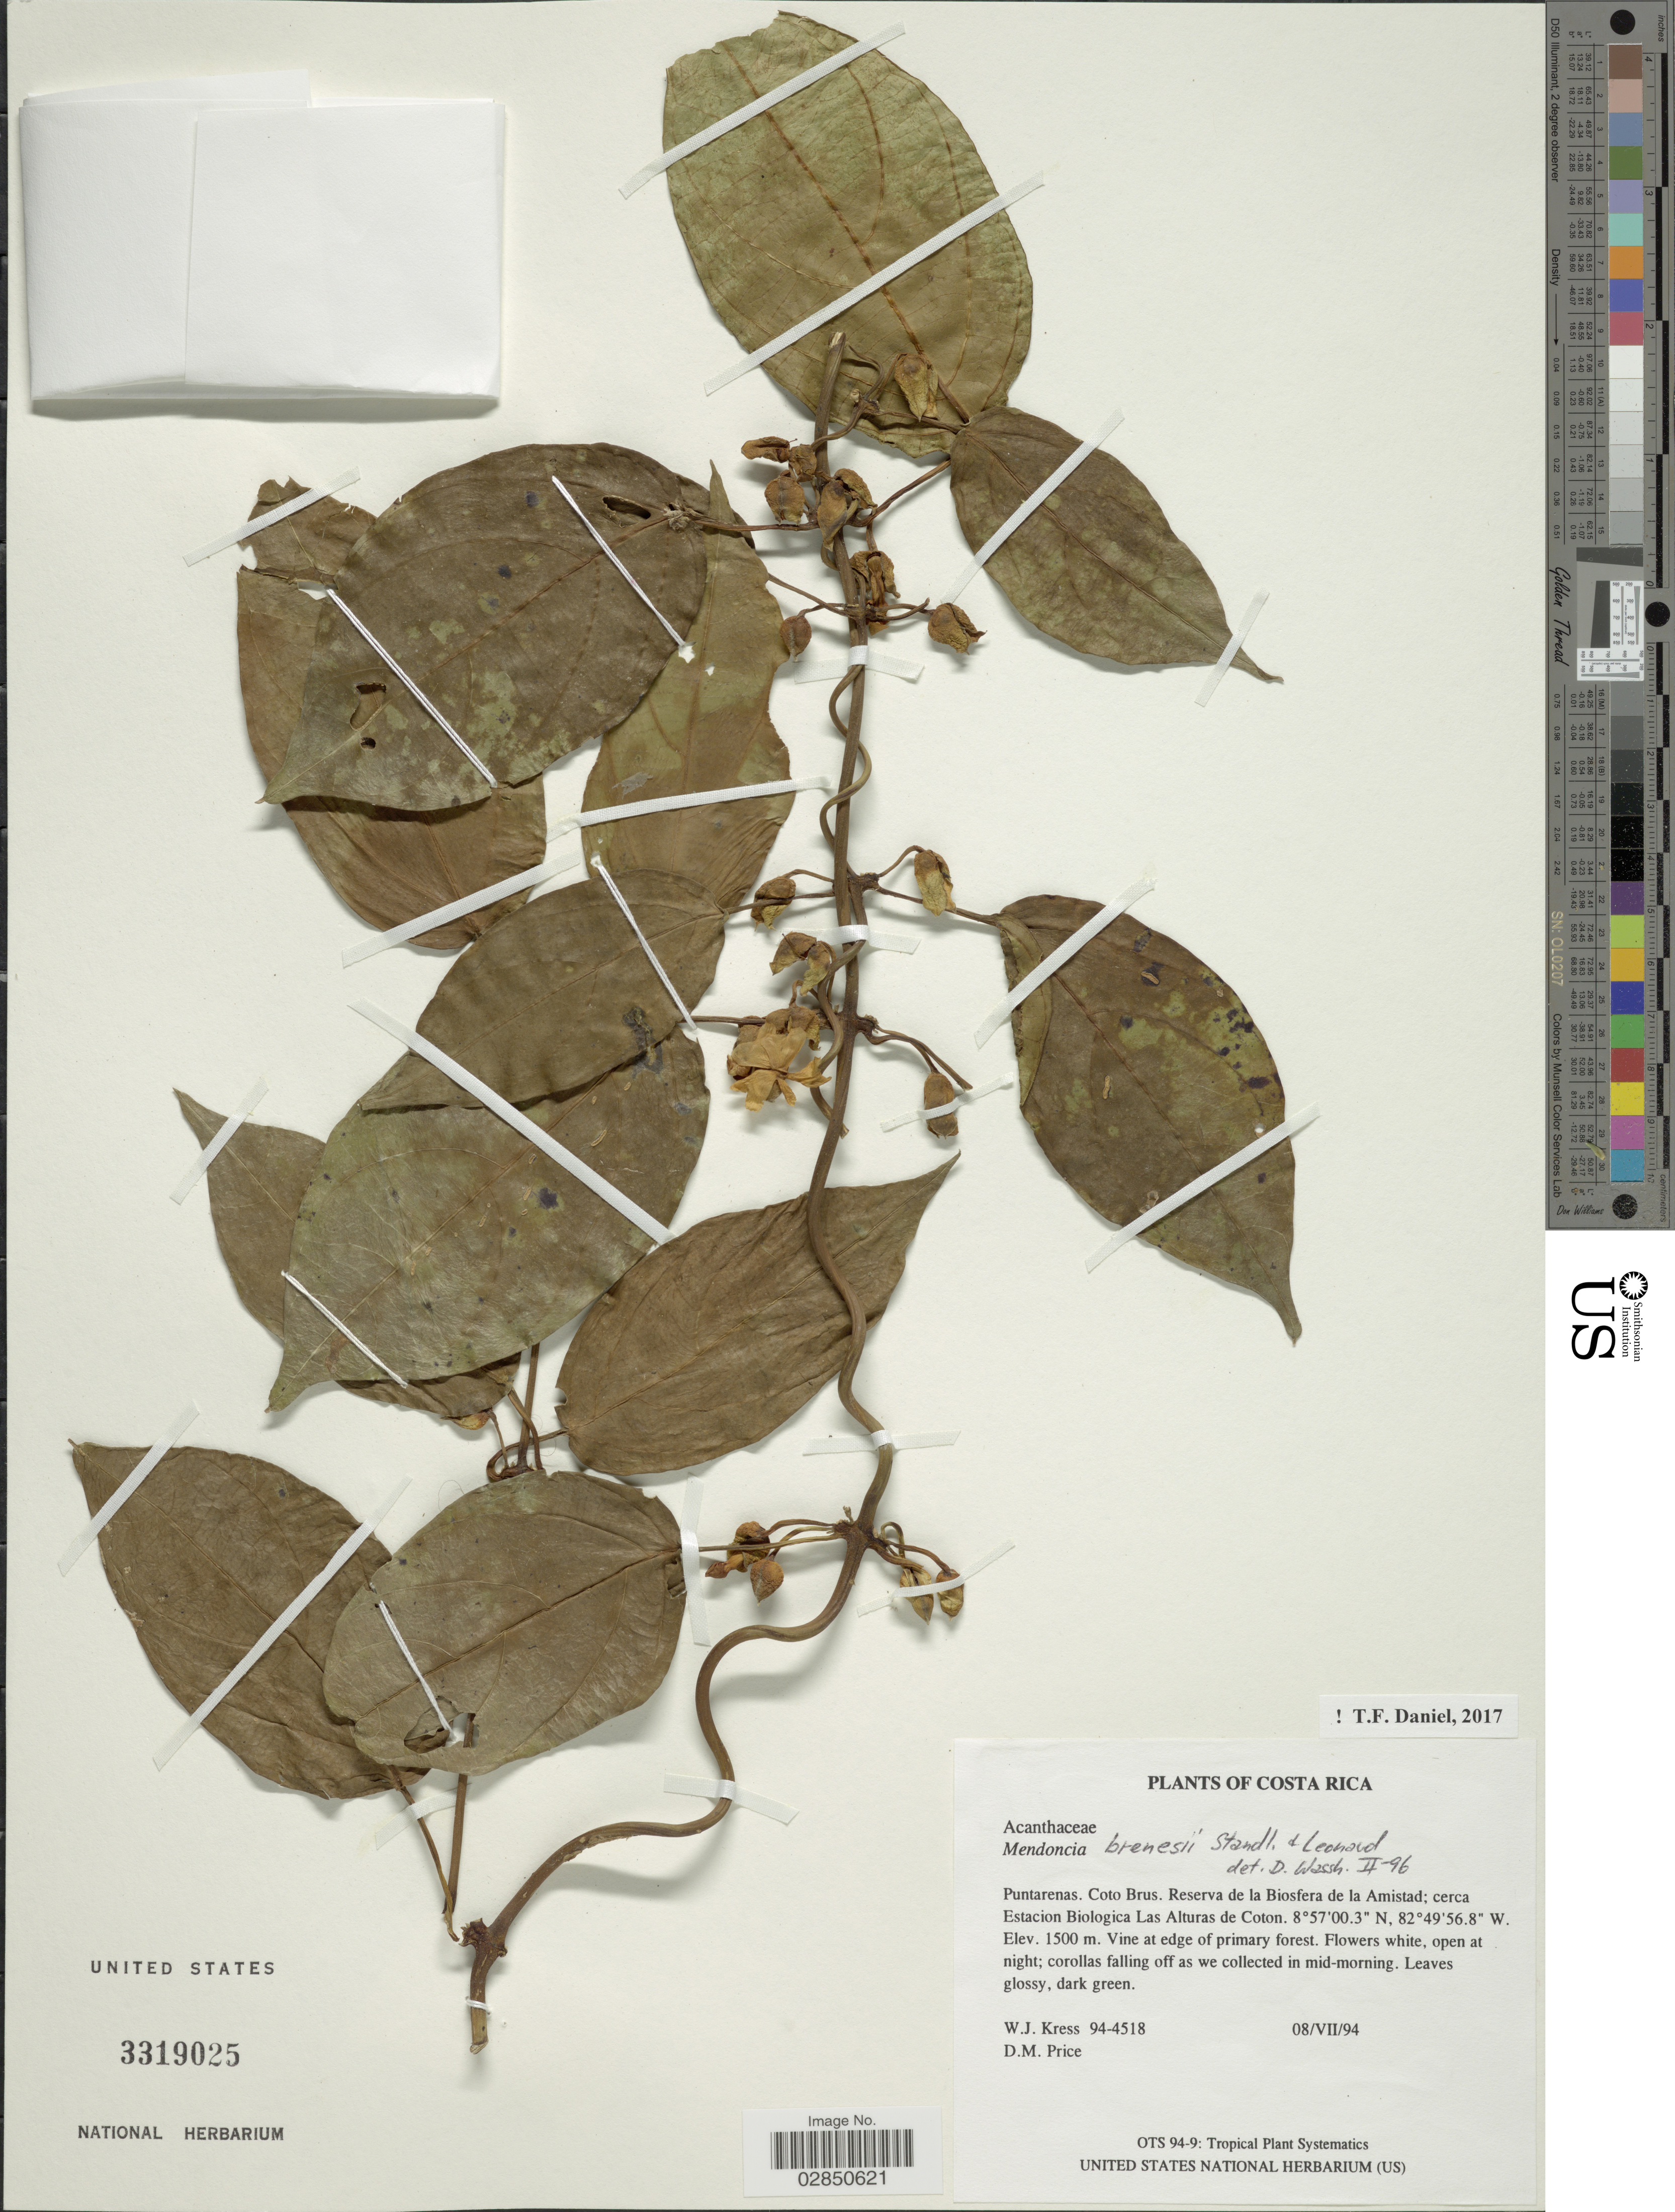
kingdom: Plantae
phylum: Tracheophyta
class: Magnoliopsida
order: Lamiales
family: Acanthaceae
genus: Mendoncia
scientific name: Mendoncia brenesii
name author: Standl. & Leonard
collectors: W. J. Kress & D. M. Price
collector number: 94-4518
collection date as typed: Transcribed d/m/y: 8/7/94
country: Costa Rica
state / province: Puntarenas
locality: Puntarenas, Coto Brus, Reserva de la Biosfera de la Amistad; cerca Estacion Biologica Las Alturas de Coton.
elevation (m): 1500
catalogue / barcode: US 3319025